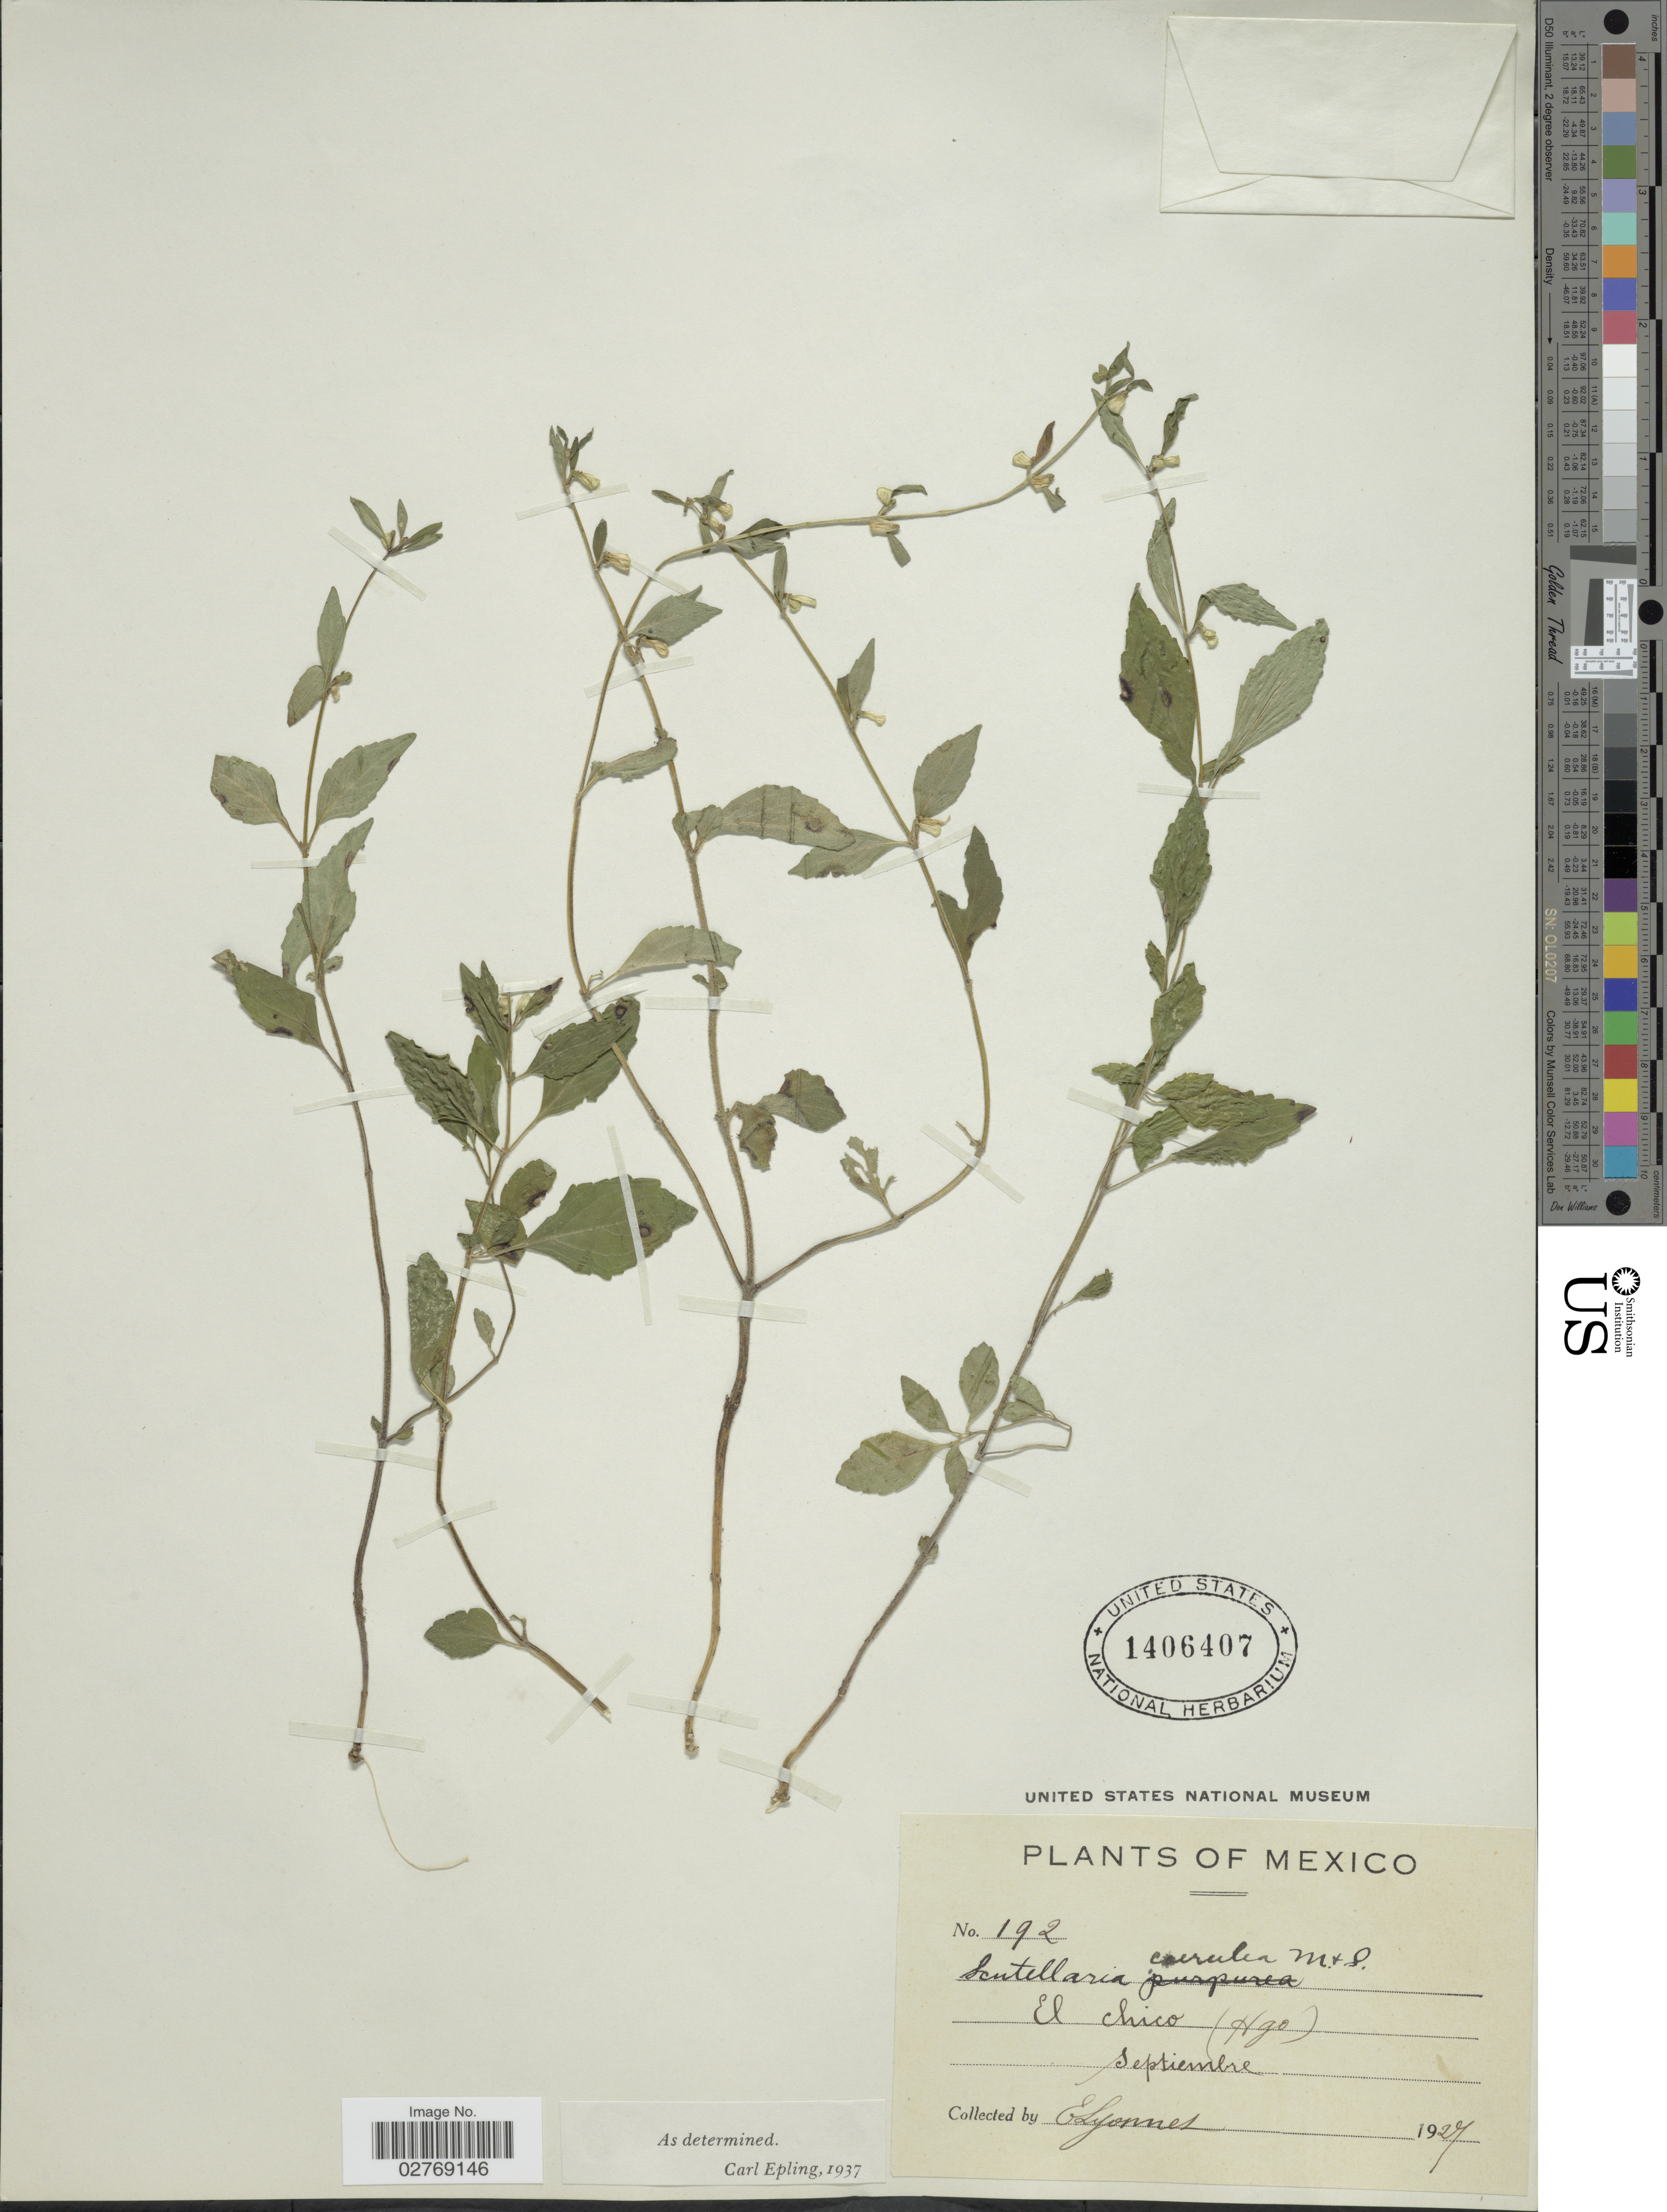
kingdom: Plantae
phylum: Tracheophyta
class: Magnoliopsida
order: Lamiales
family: Lamiaceae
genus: Scutellaria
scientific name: Scutellaria dumetorum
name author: Schltdl.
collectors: E. Lyonnet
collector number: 192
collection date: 1927-09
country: Mexico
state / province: Hidalgo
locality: El chico (Hgo).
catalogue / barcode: US 1406407